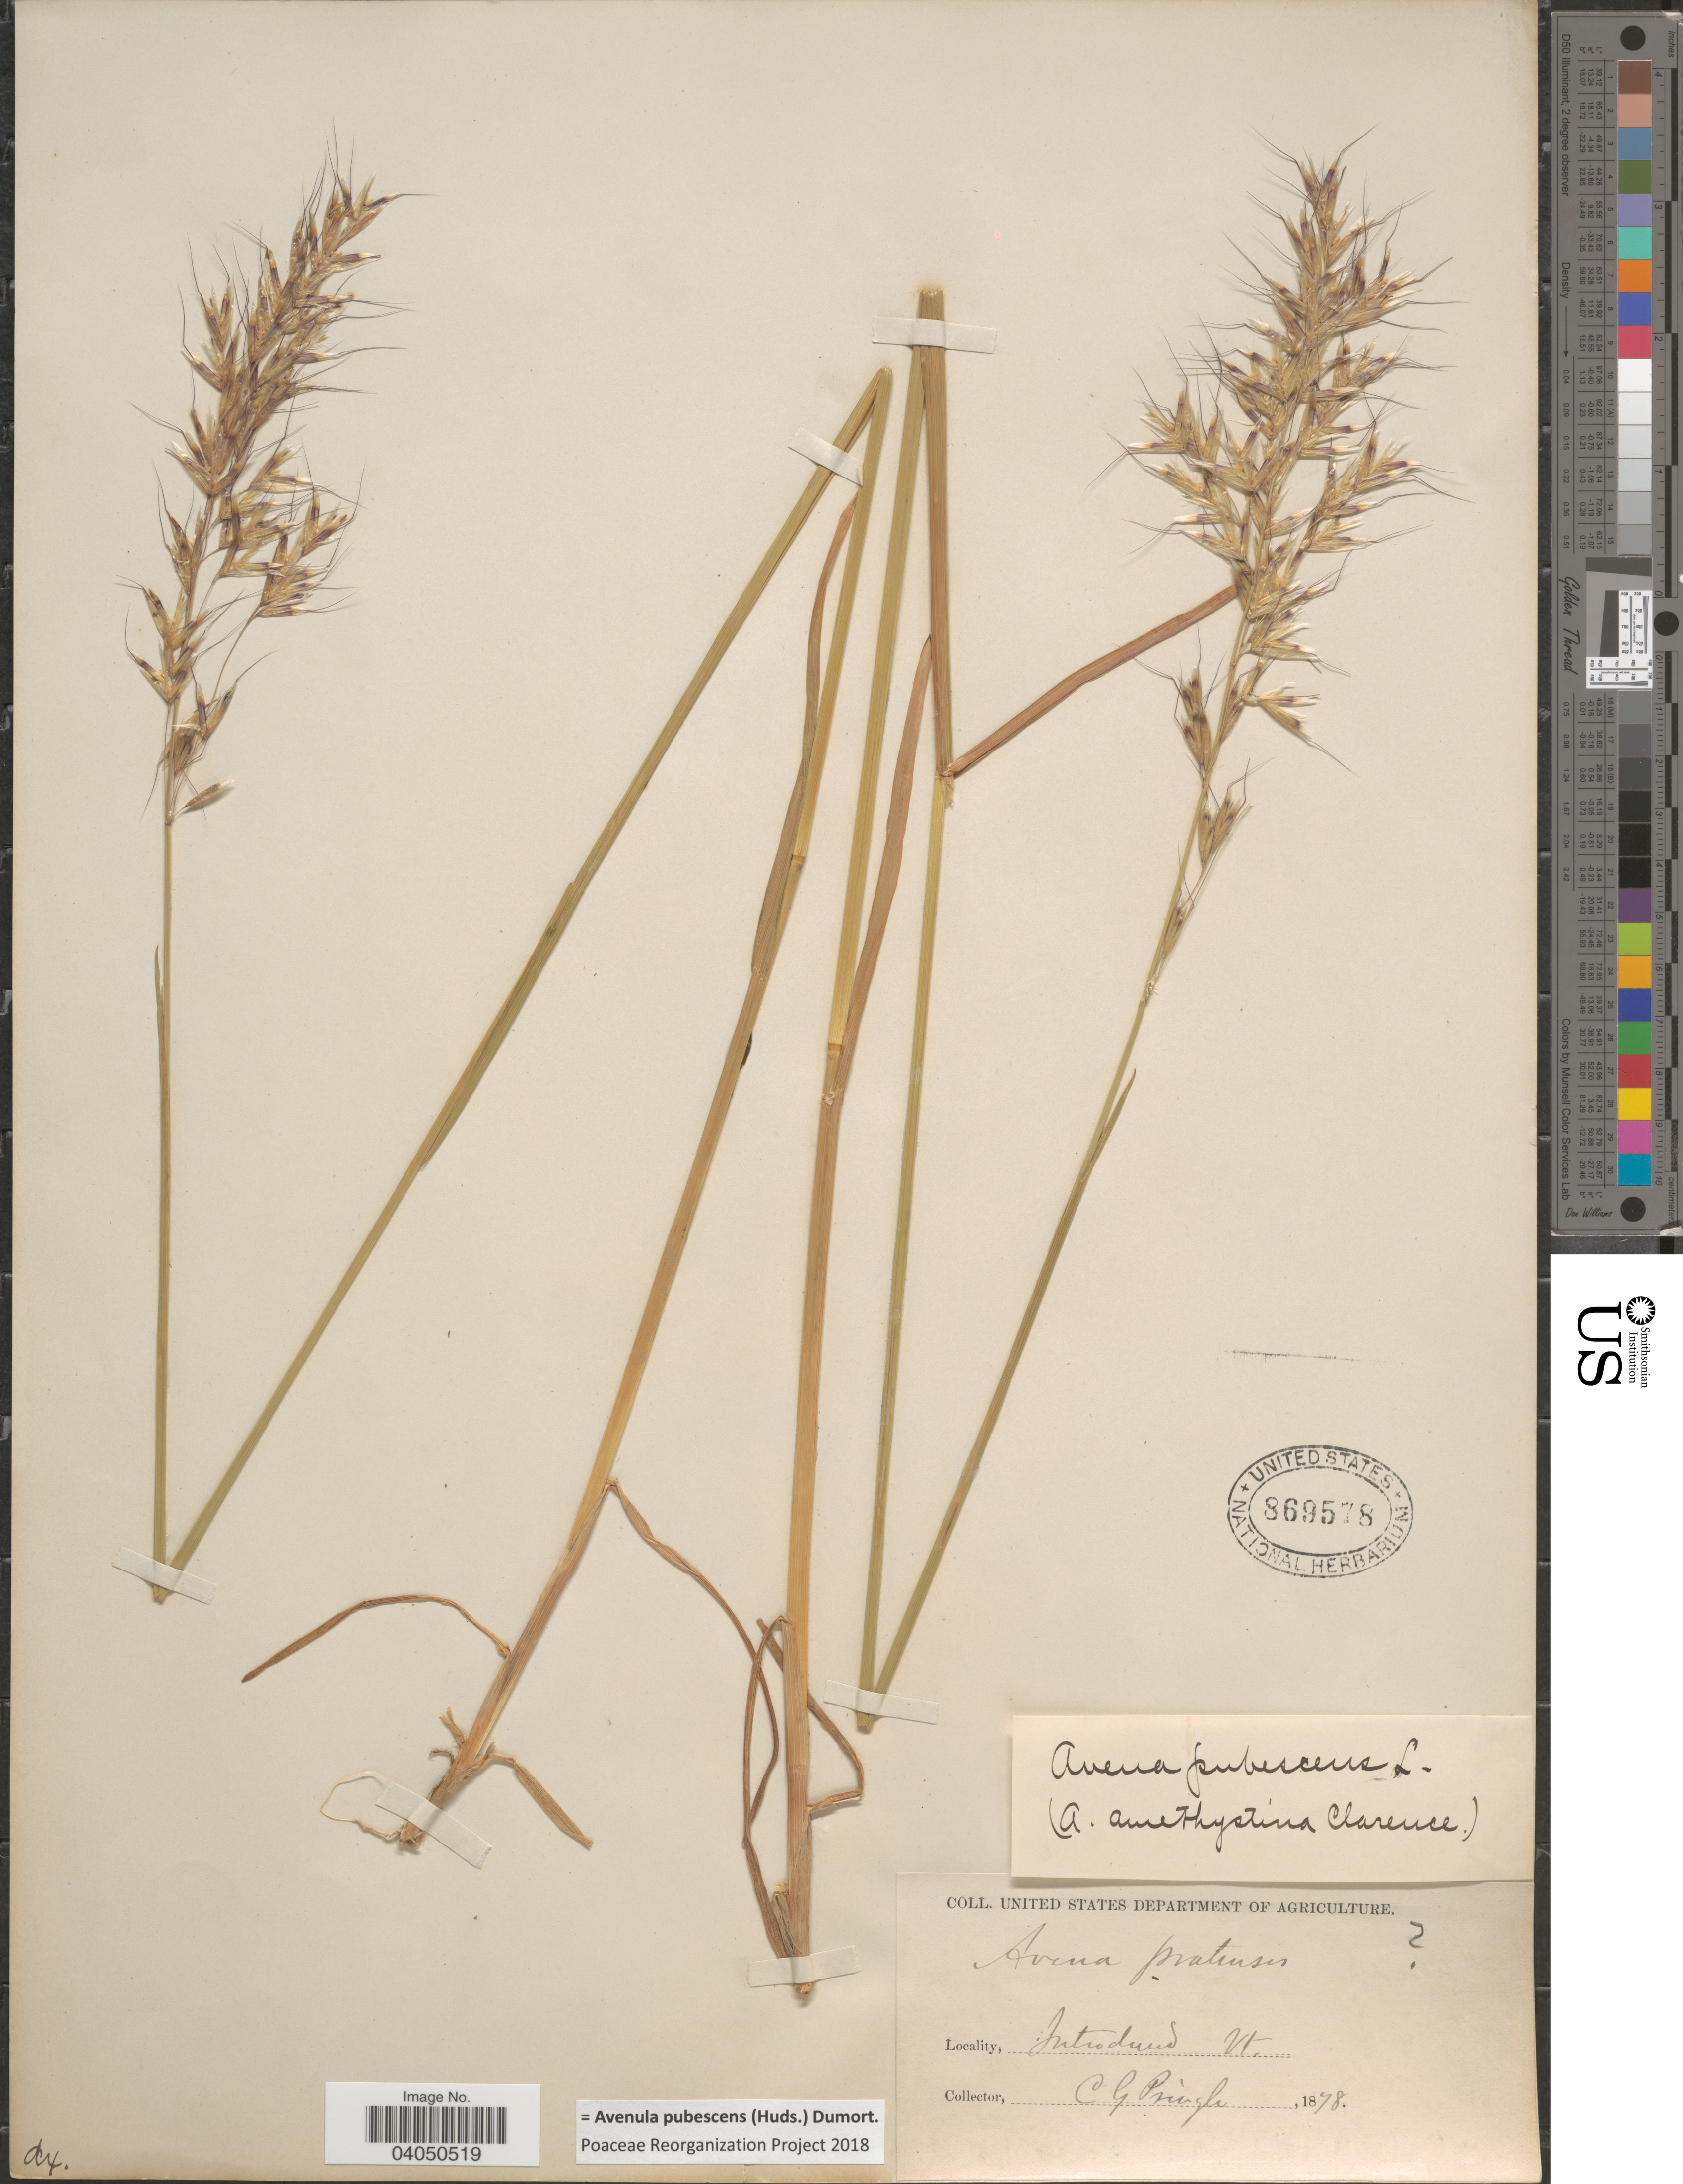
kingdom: Plantae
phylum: Tracheophyta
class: Liliopsida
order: Poales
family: Poaceae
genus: Avenula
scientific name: Avenula pubescens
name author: (Huds.) Dumort.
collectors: C. G. Pringle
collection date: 1878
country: United States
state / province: Vermont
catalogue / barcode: US 869578